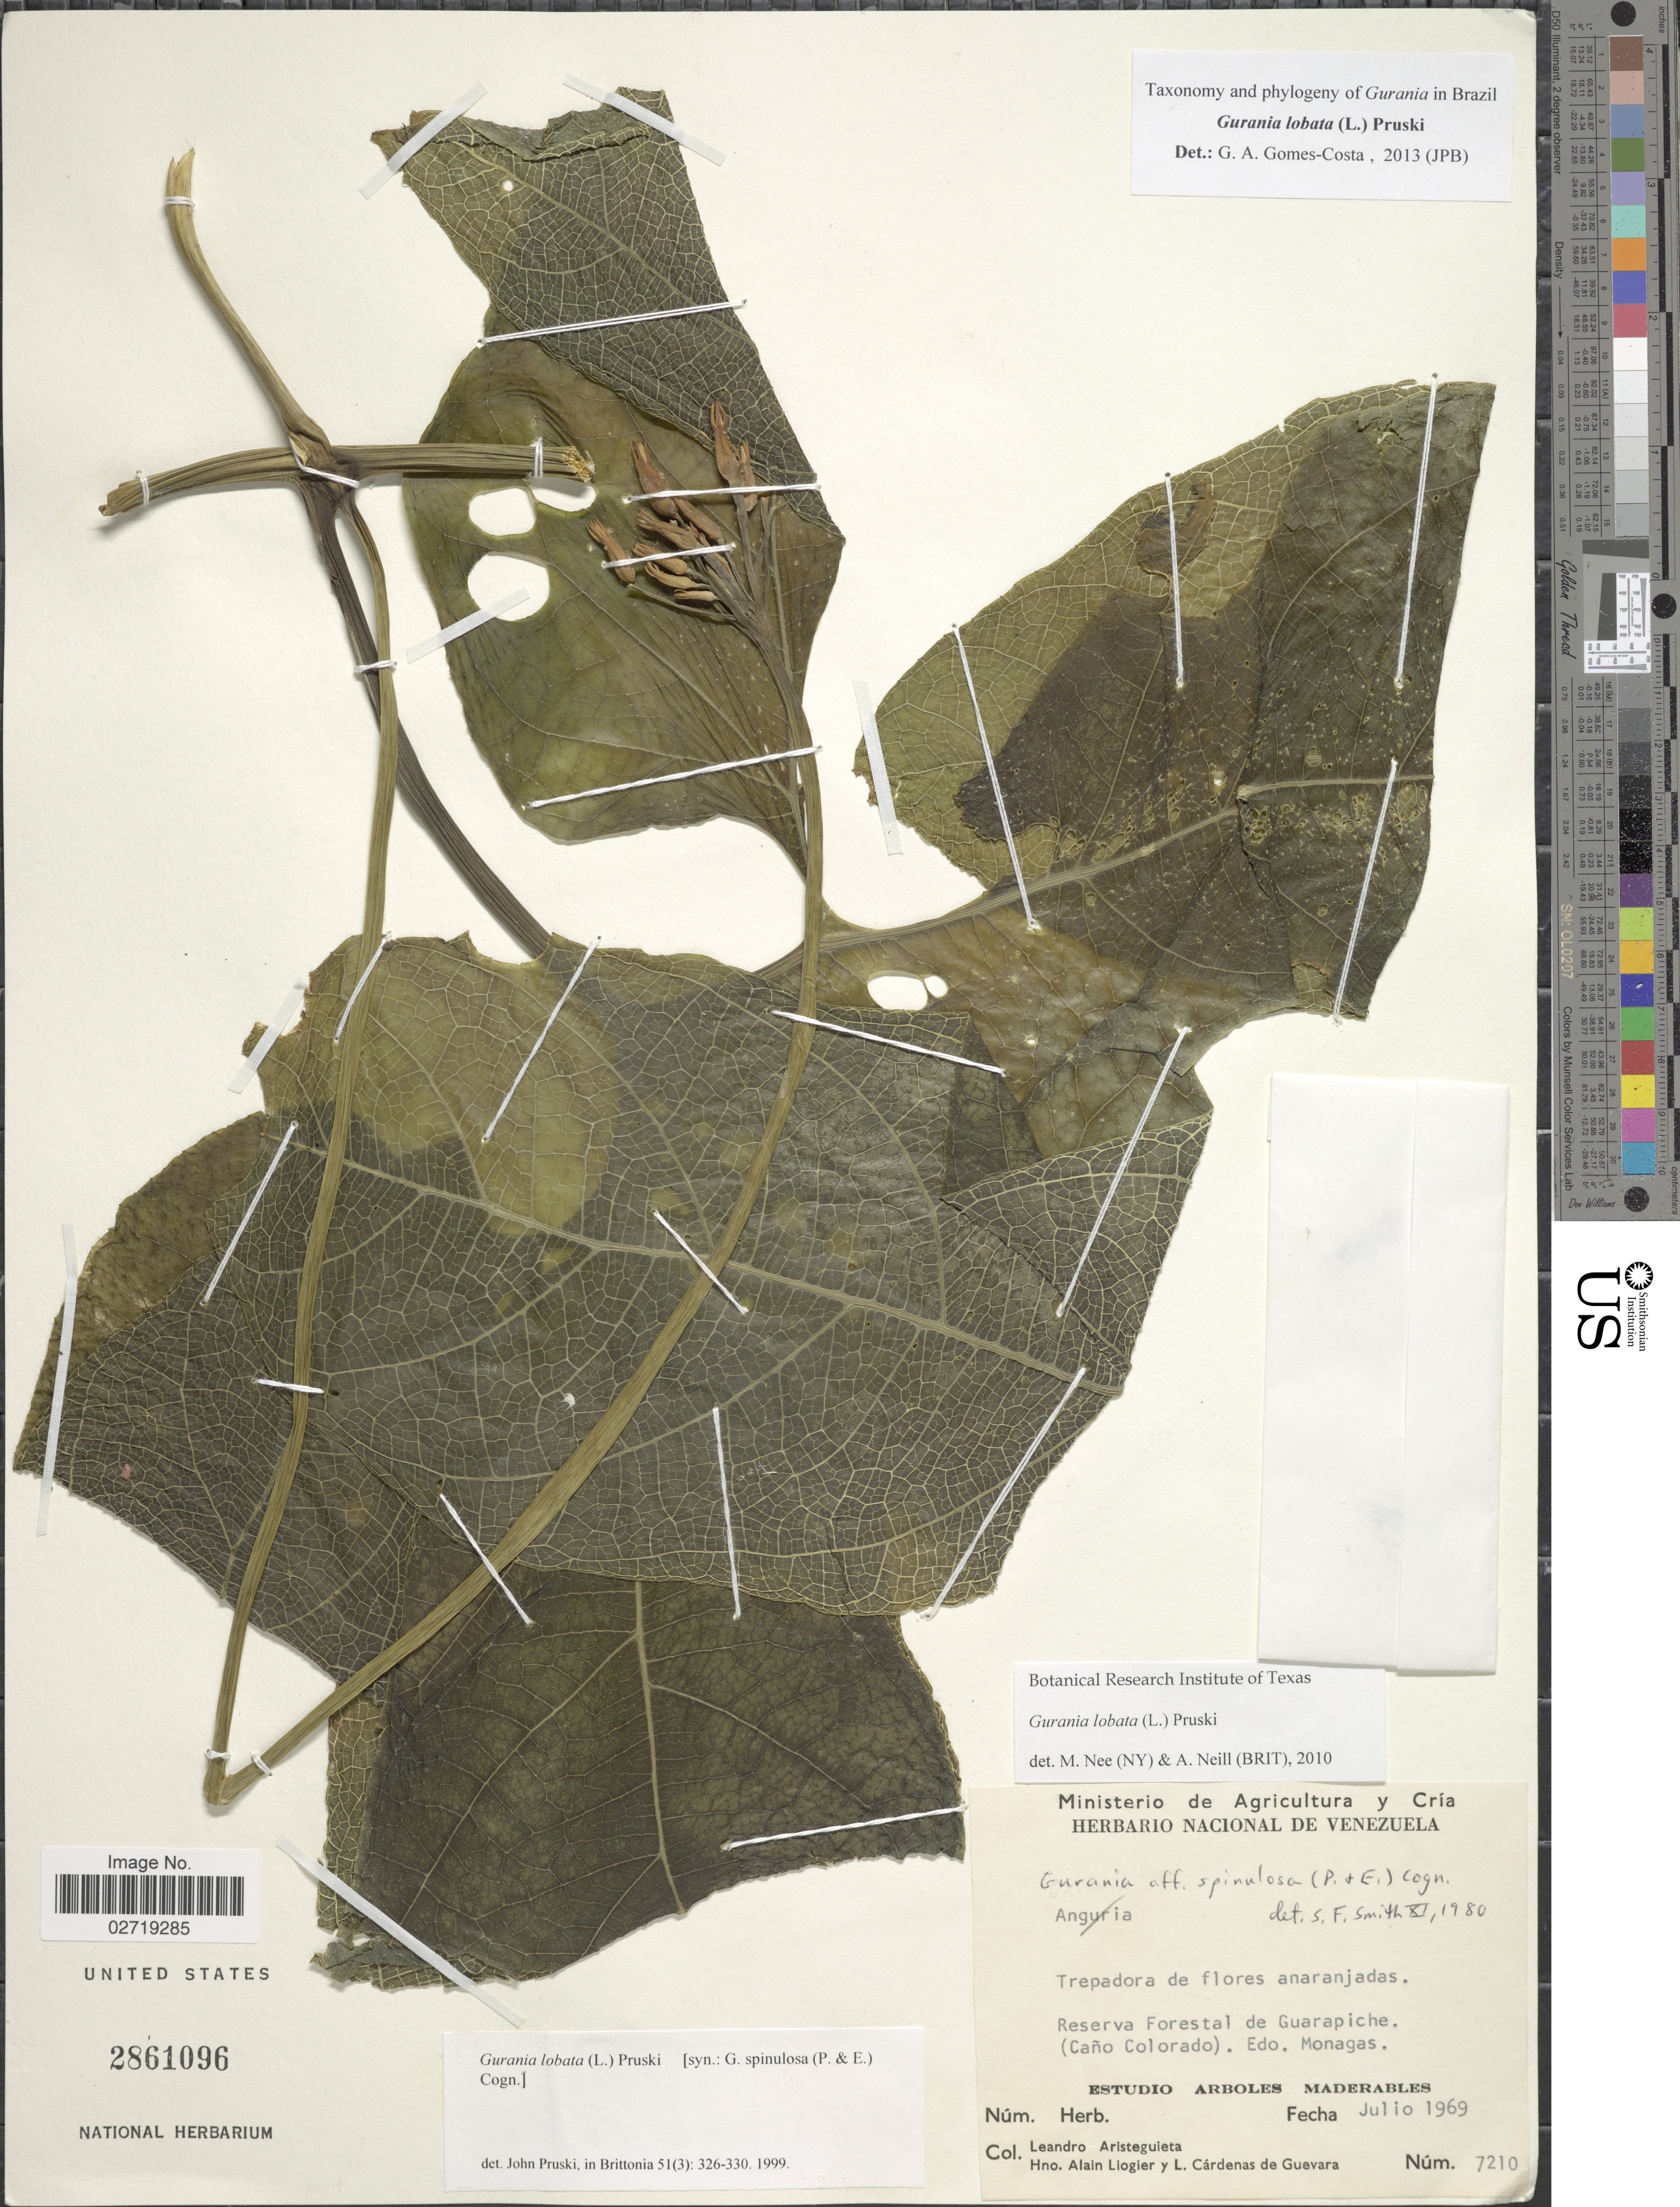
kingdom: Plantae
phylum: Tracheophyta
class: Magnoliopsida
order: Cucurbitales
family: Cucurbitaceae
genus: Gurania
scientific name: Gurania lobata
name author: (L.) Pruski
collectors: L. Aristeguieta, A. H. Liogier & C. de Guevara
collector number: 7210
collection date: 1969-07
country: Venezuela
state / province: Monagas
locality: Reserva Forestal de Guarapiche. (Cano Colorado)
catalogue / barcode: US 2861096